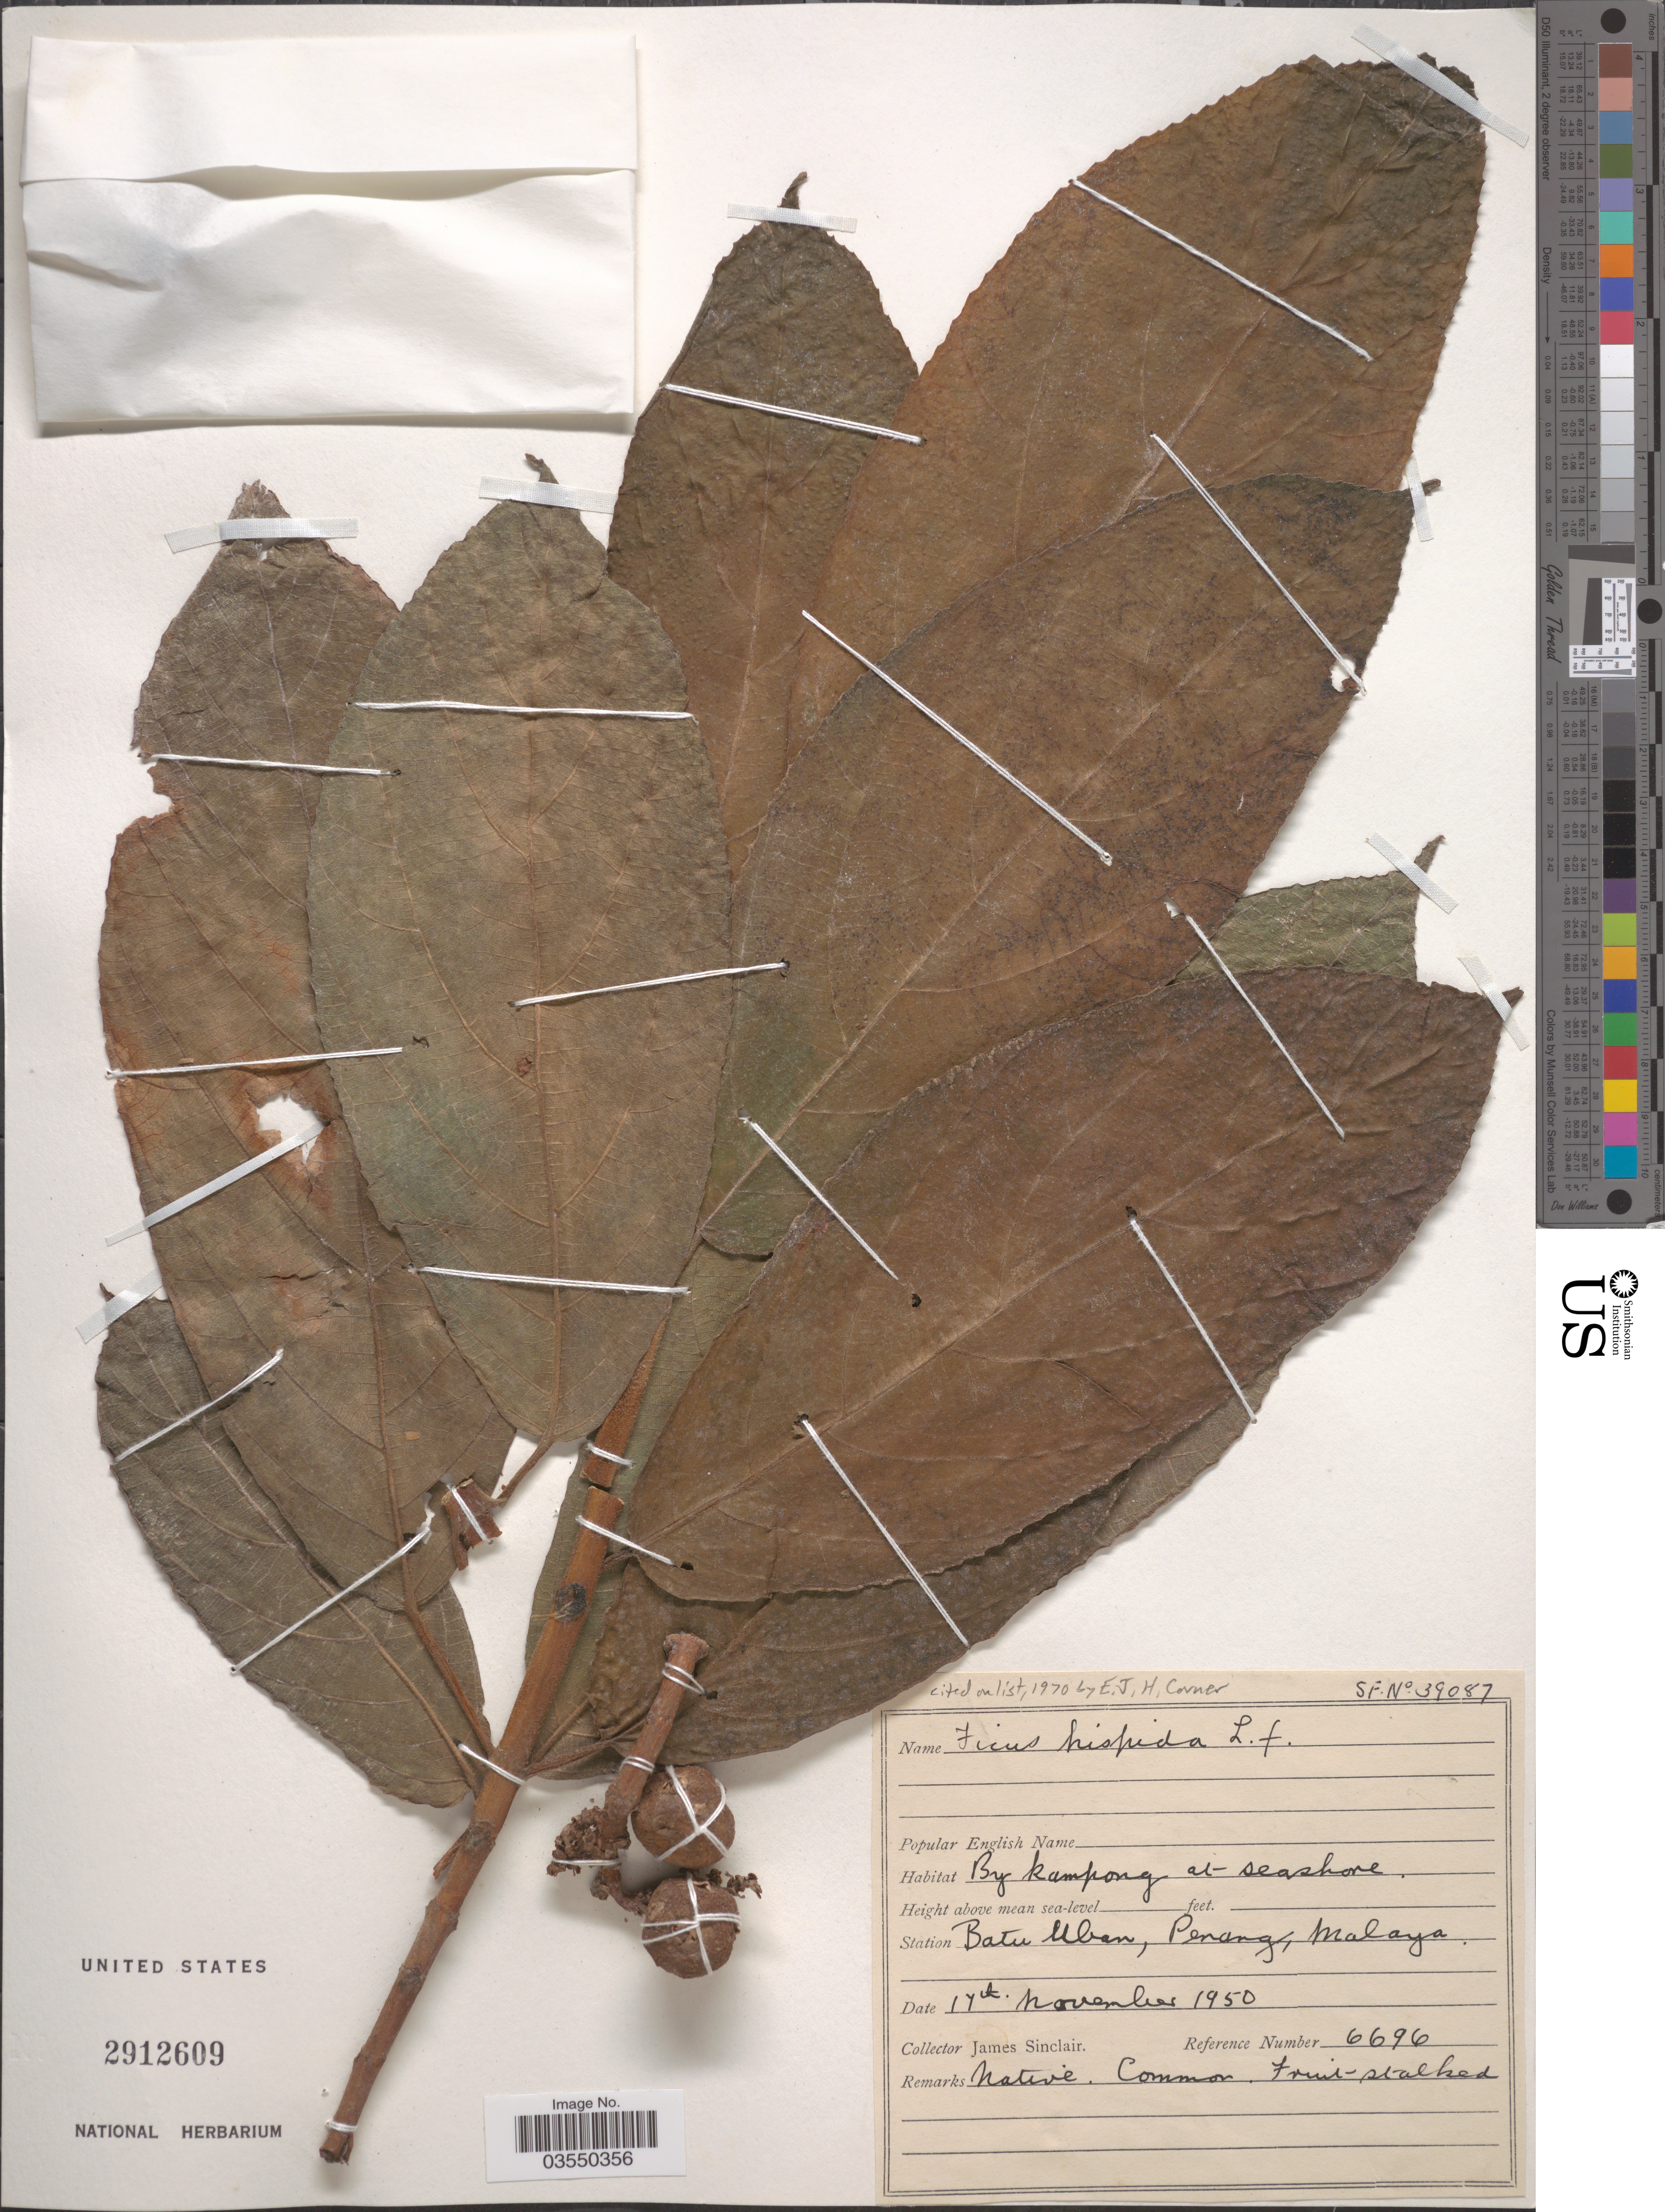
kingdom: Plantae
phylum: Tracheophyta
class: Magnoliopsida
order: Rosales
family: Moraceae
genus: Ficus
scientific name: Ficus hispida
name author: L. f.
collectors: J. Sinclair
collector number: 6696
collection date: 1950-11-17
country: Malaysia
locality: Station Batu Uban, Penang, Malaya.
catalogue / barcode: US 2912609